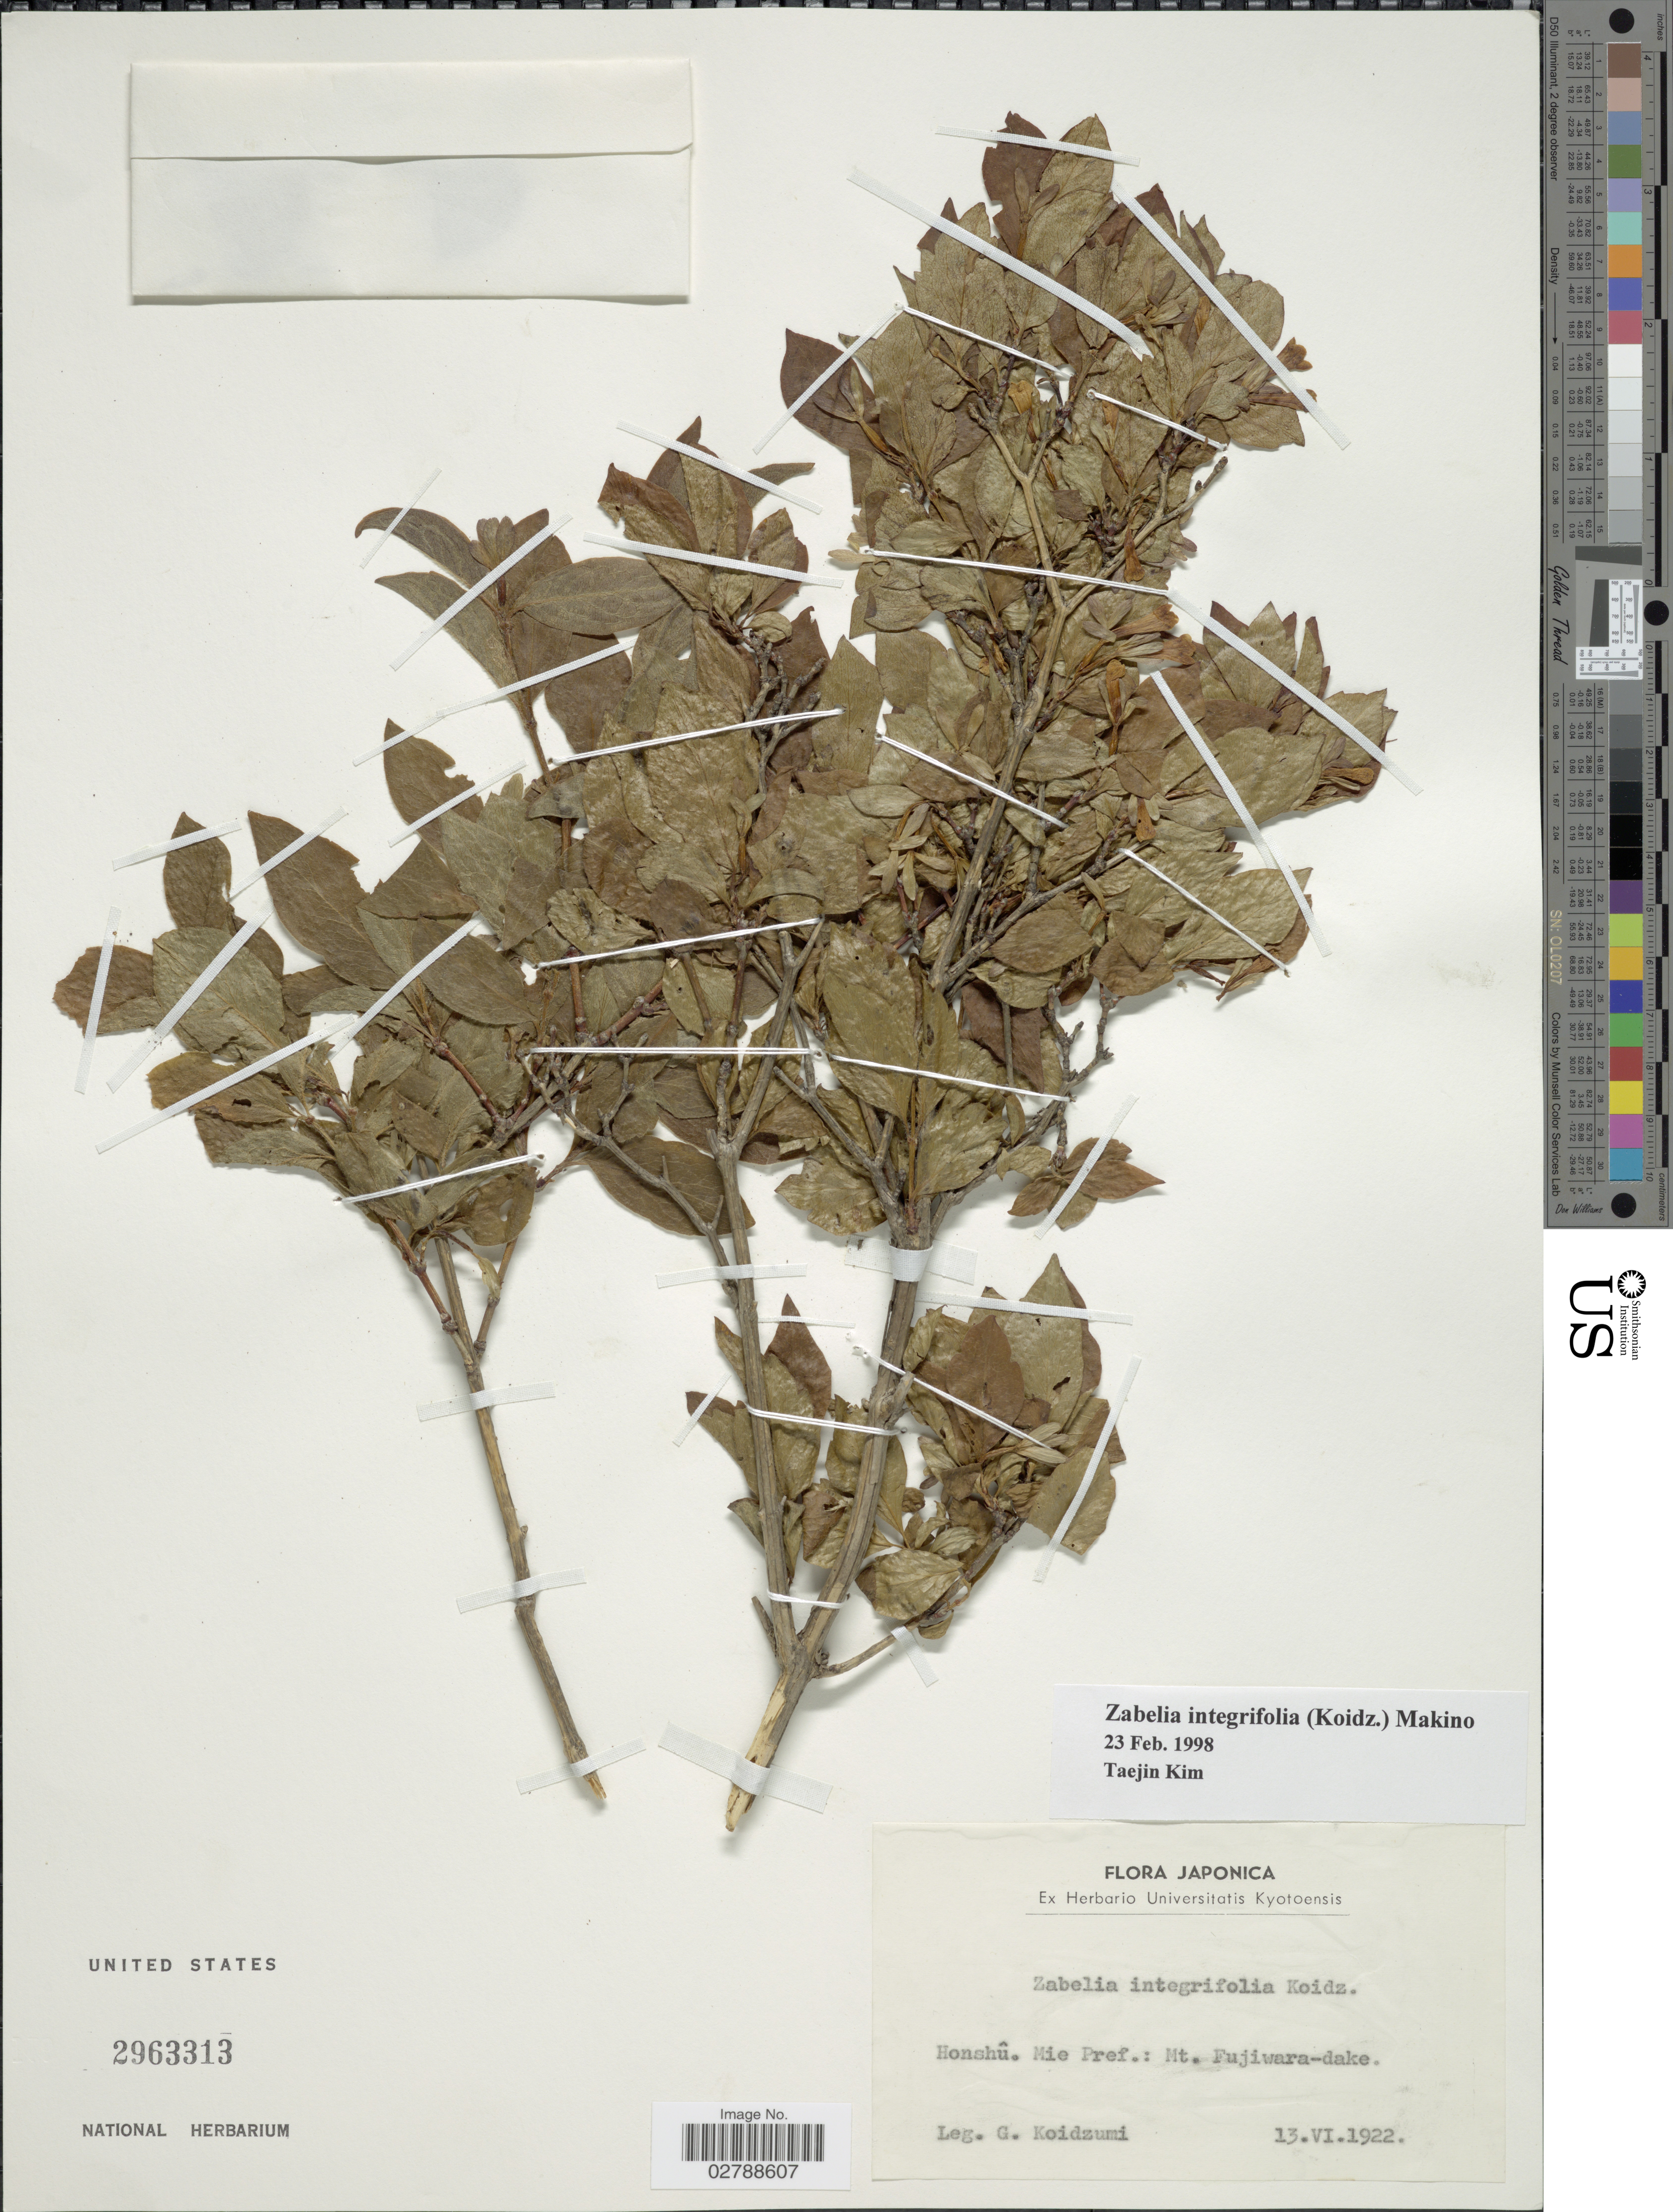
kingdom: Plantae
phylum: Tracheophyta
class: Magnoliopsida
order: Dipsacales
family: Caprifoliaceae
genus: Zabelia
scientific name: Zabelia integrifolia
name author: (Koidz.) Makino ex Ikuse & S. Kuros.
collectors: G. Koidzumi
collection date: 1922-06-13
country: Japan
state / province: Mie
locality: Honshû: Mie Pref.: Mt. Fujiwara-dake.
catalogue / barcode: US 2963313